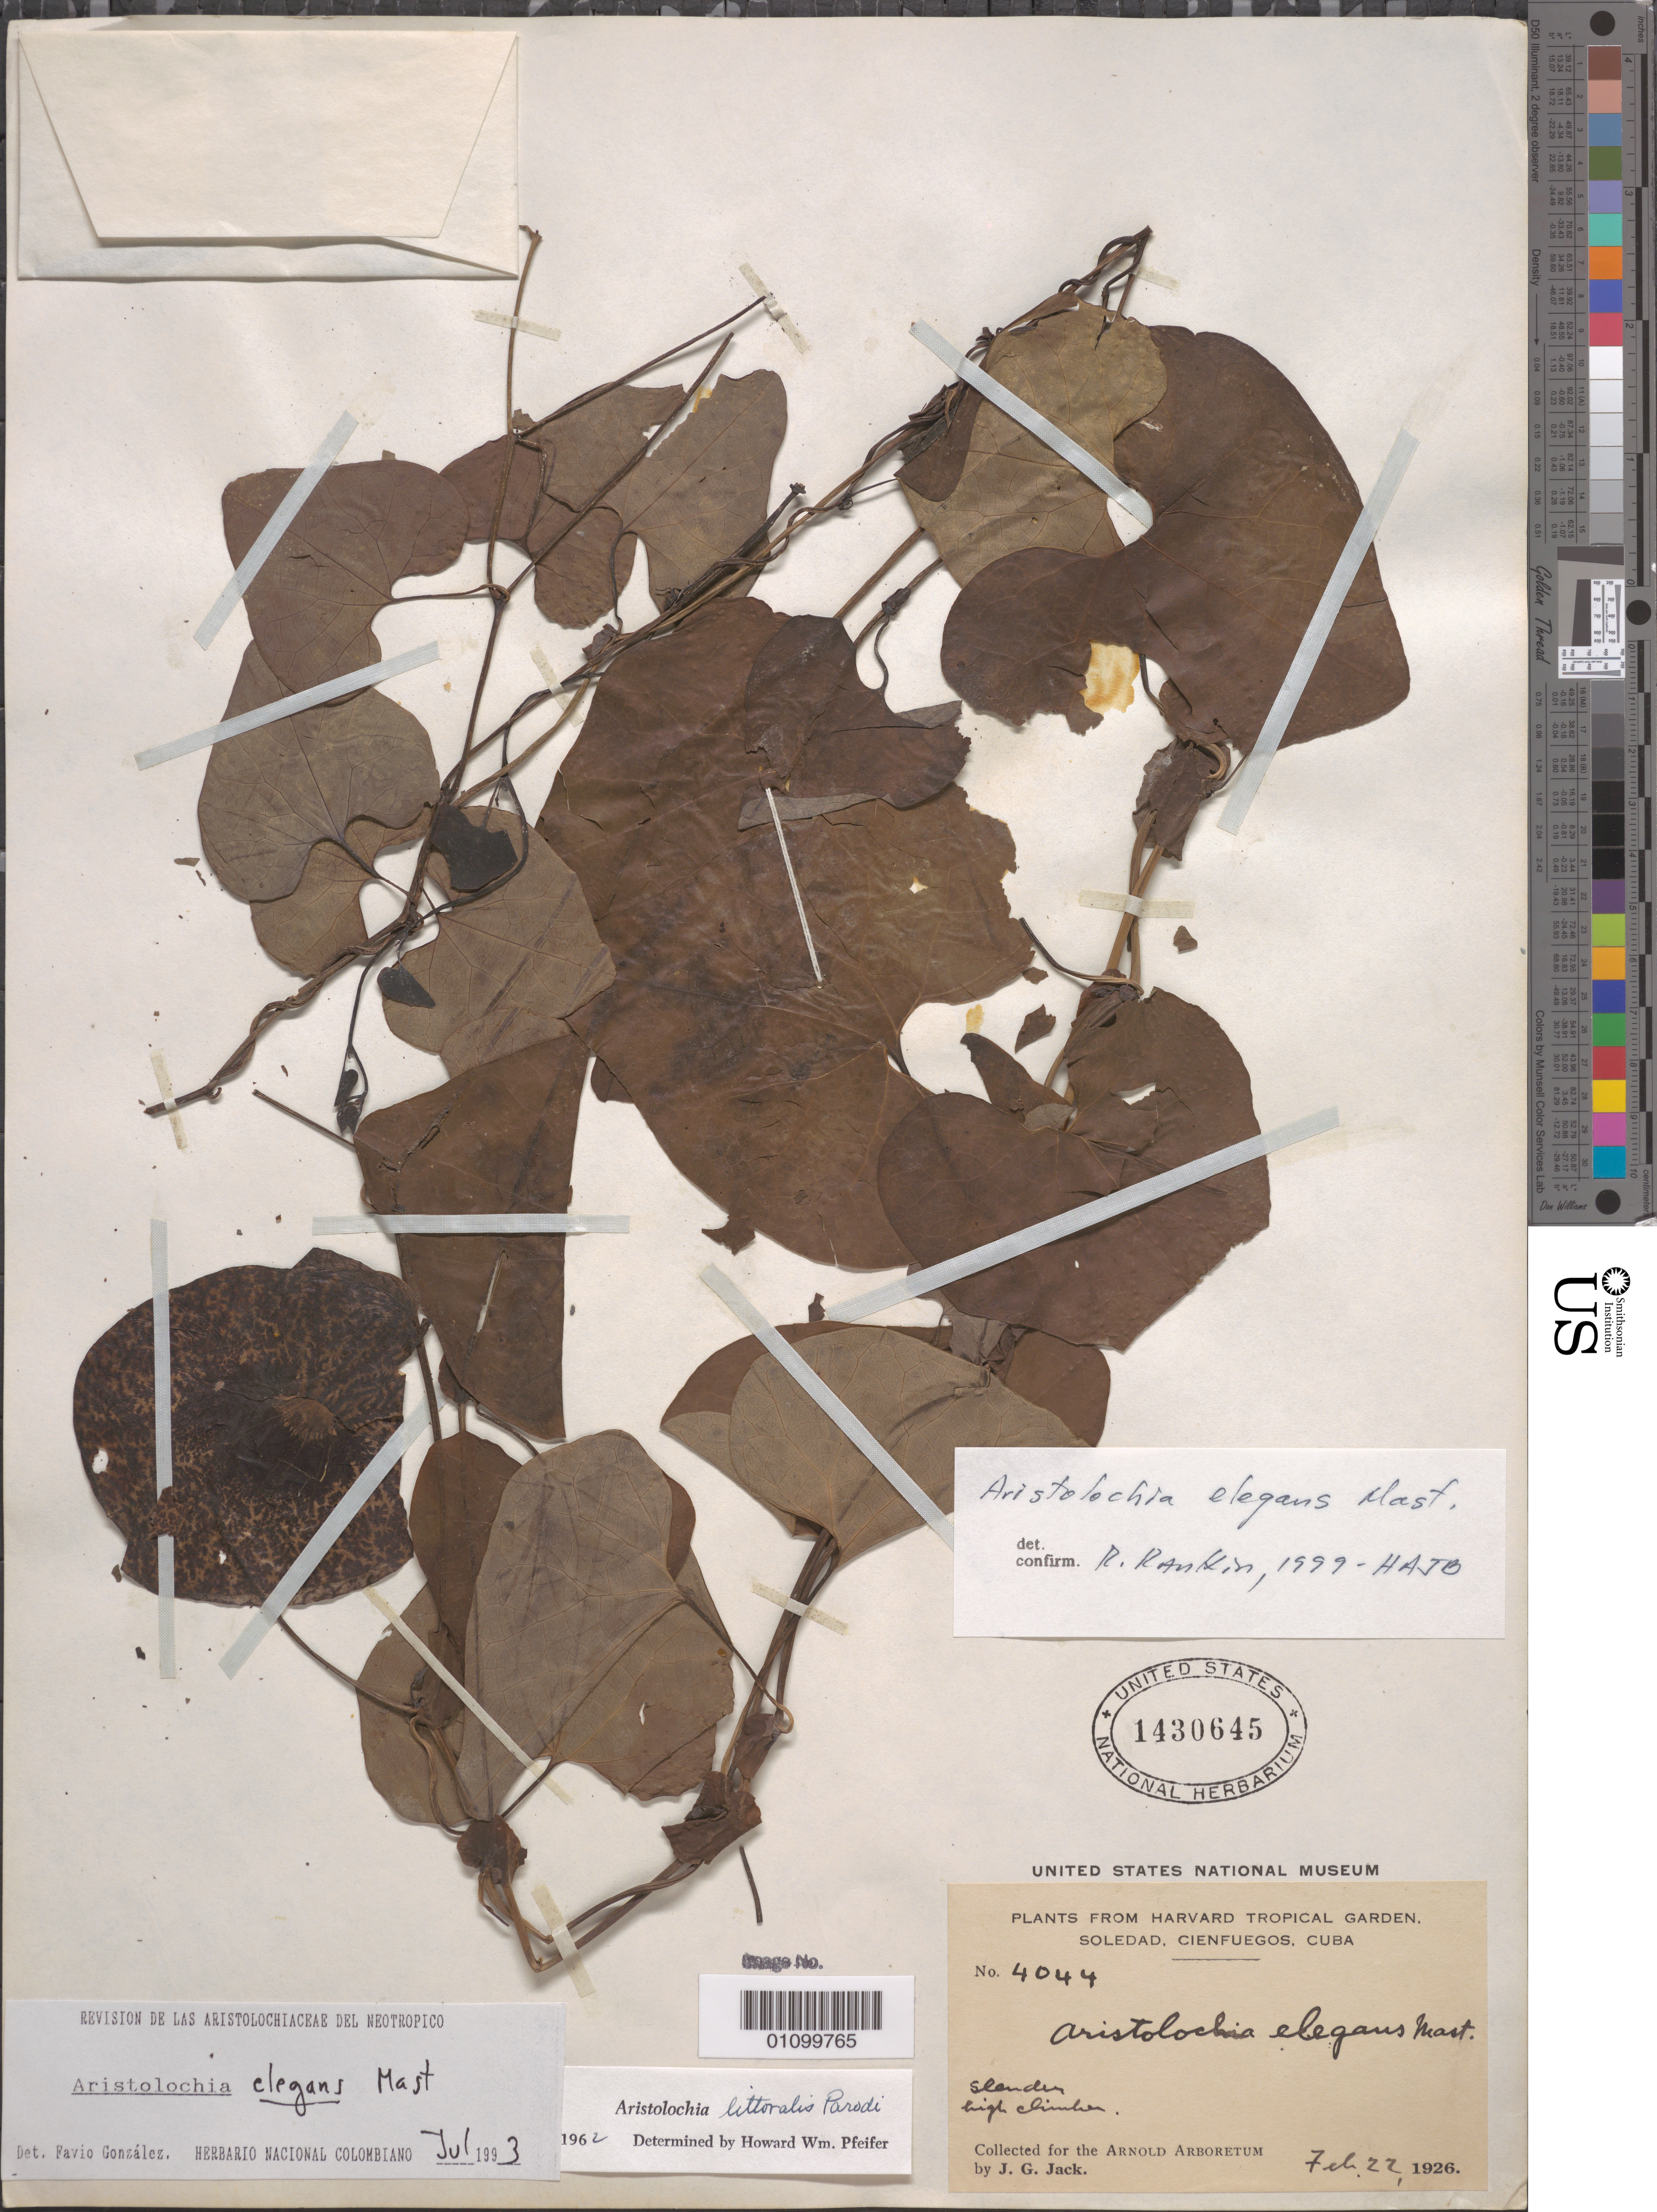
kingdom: Plantae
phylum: Tracheophyta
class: Magnoliopsida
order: Piperales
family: Aristolochiaceae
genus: Aristolochia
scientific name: Aristolochia elegans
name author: Mast.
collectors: J. G. Jack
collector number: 4044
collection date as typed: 21 Feb 1926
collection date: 1926-02-21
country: Cuba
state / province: Cienfuegos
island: Cuba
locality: Soledad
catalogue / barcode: US 1430645